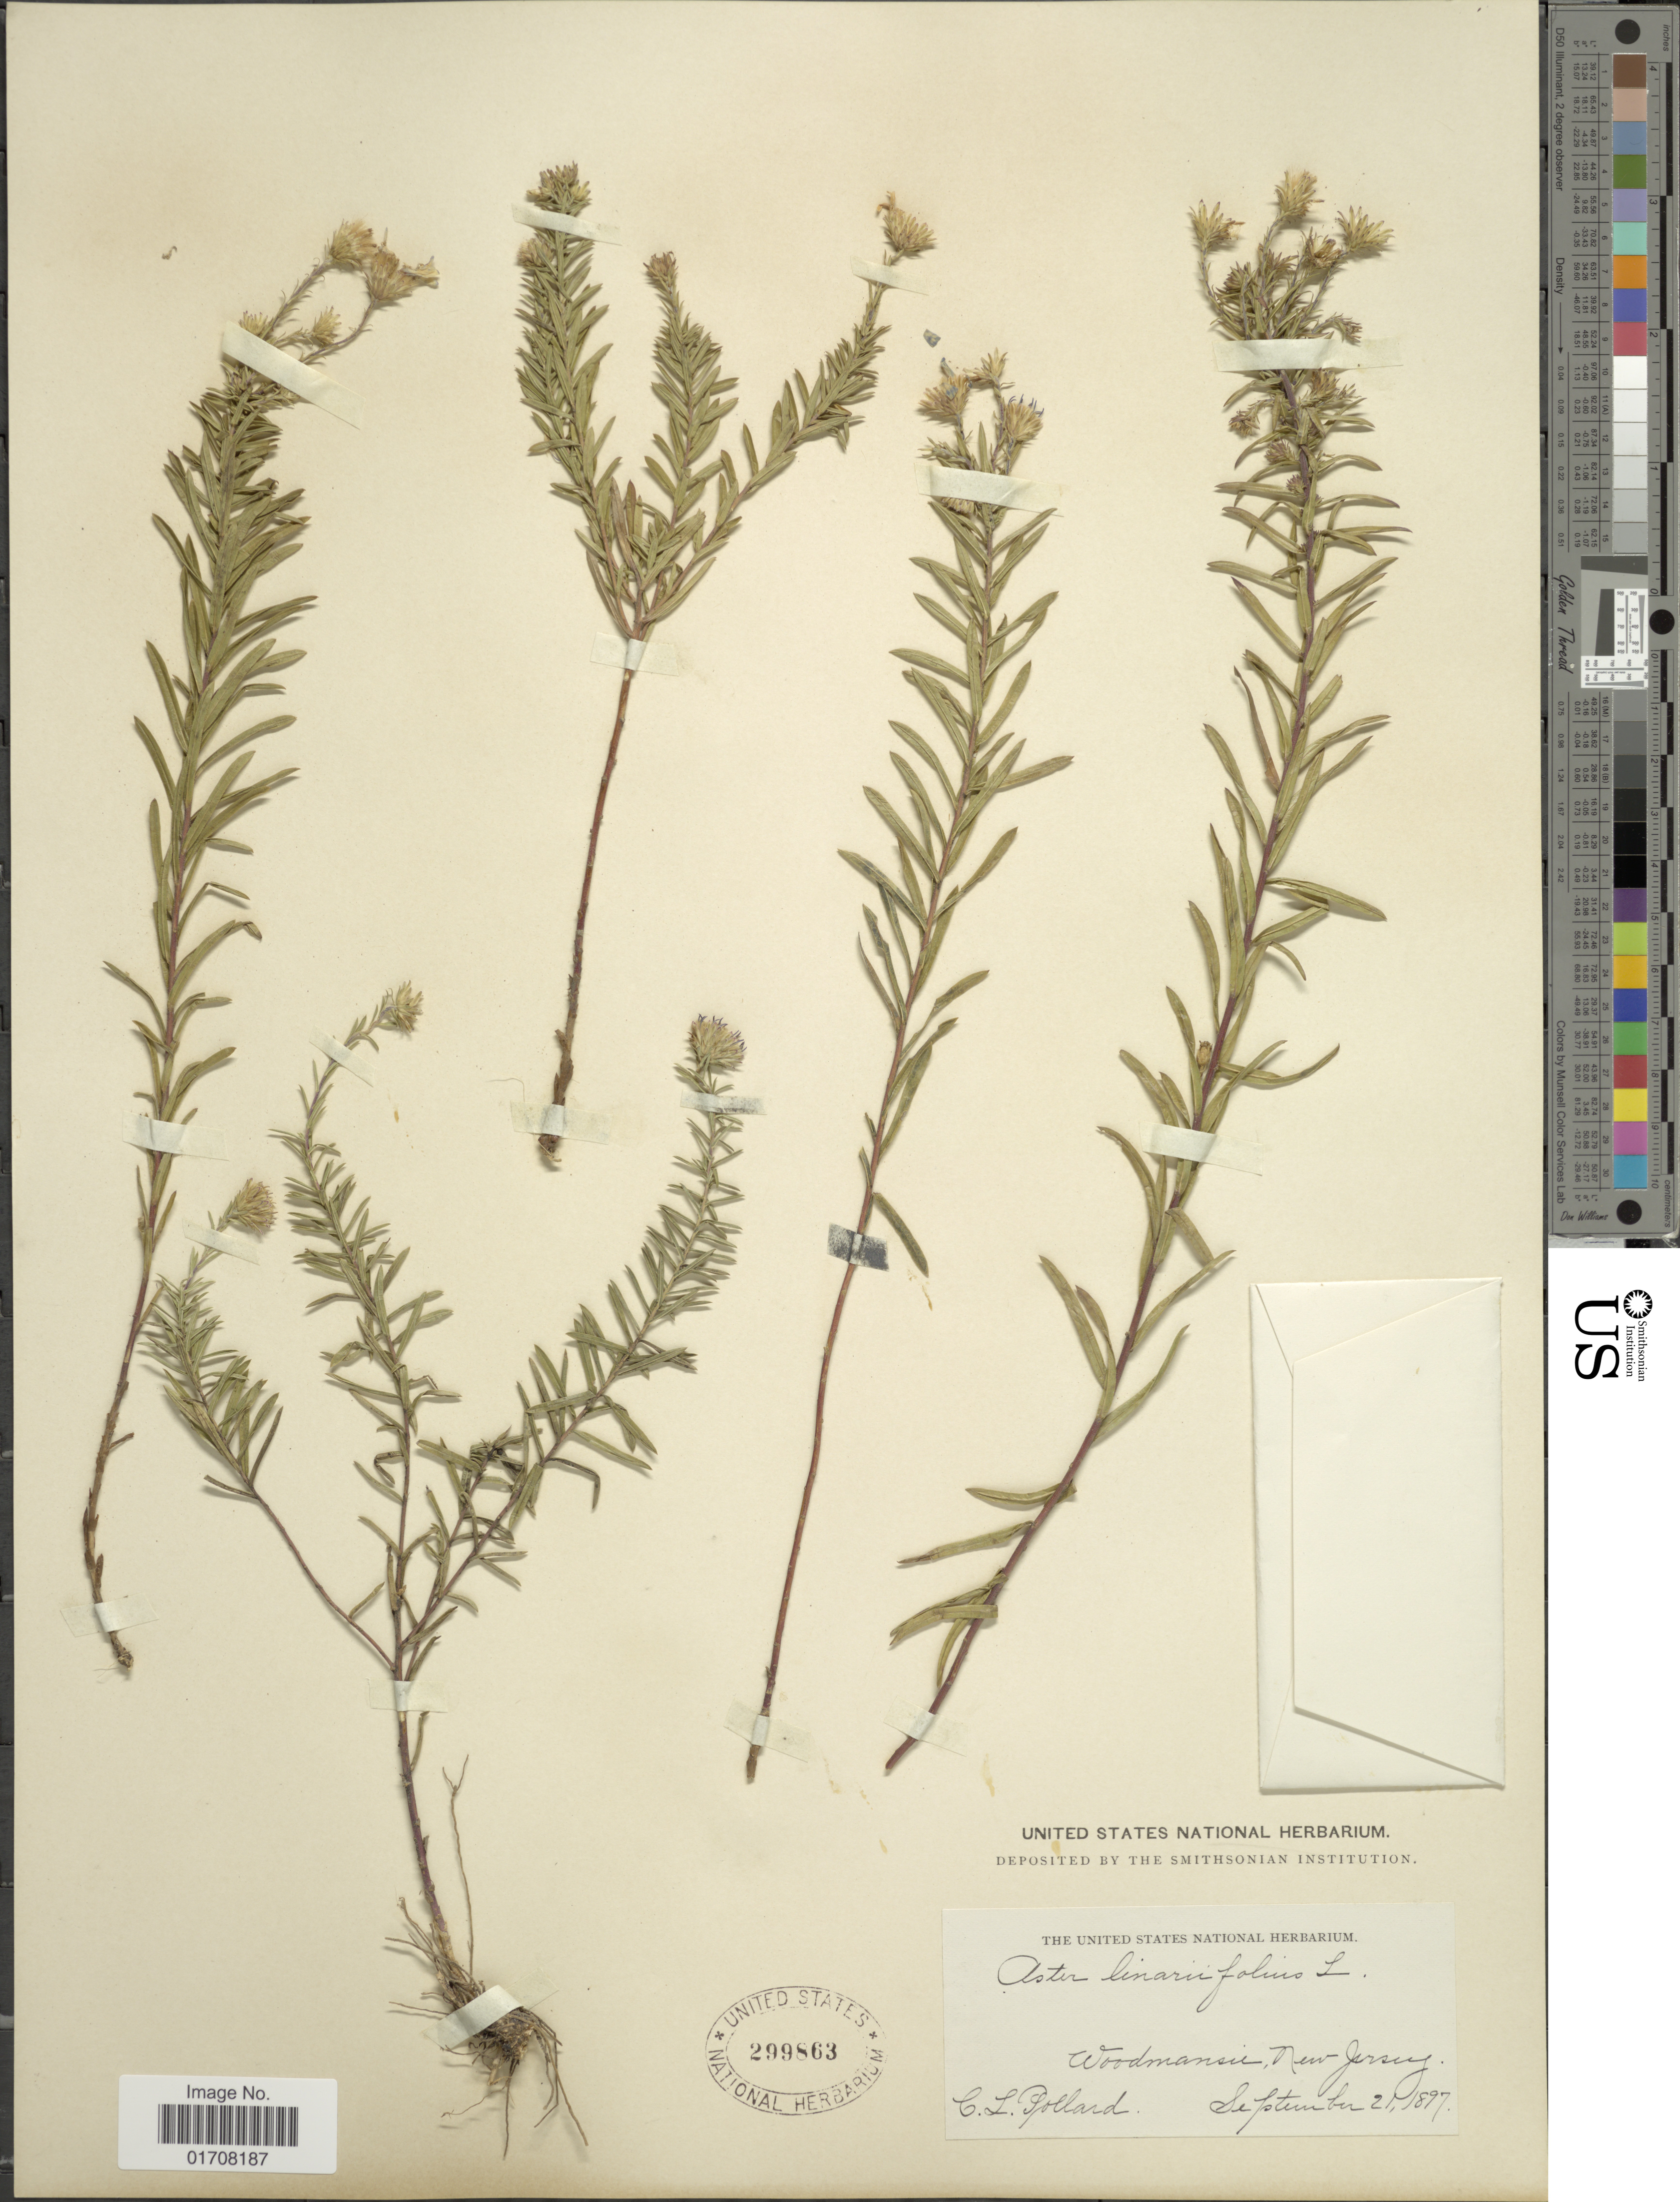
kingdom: Plantae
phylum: Tracheophyta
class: Magnoliopsida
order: Asterales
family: Asteraceae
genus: Ionactis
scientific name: Ionactis linariifolia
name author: (L.) Greene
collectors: C. L. Pollard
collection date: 1897-09-21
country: United States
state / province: New Jersey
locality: Woodmansie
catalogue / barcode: US 299863